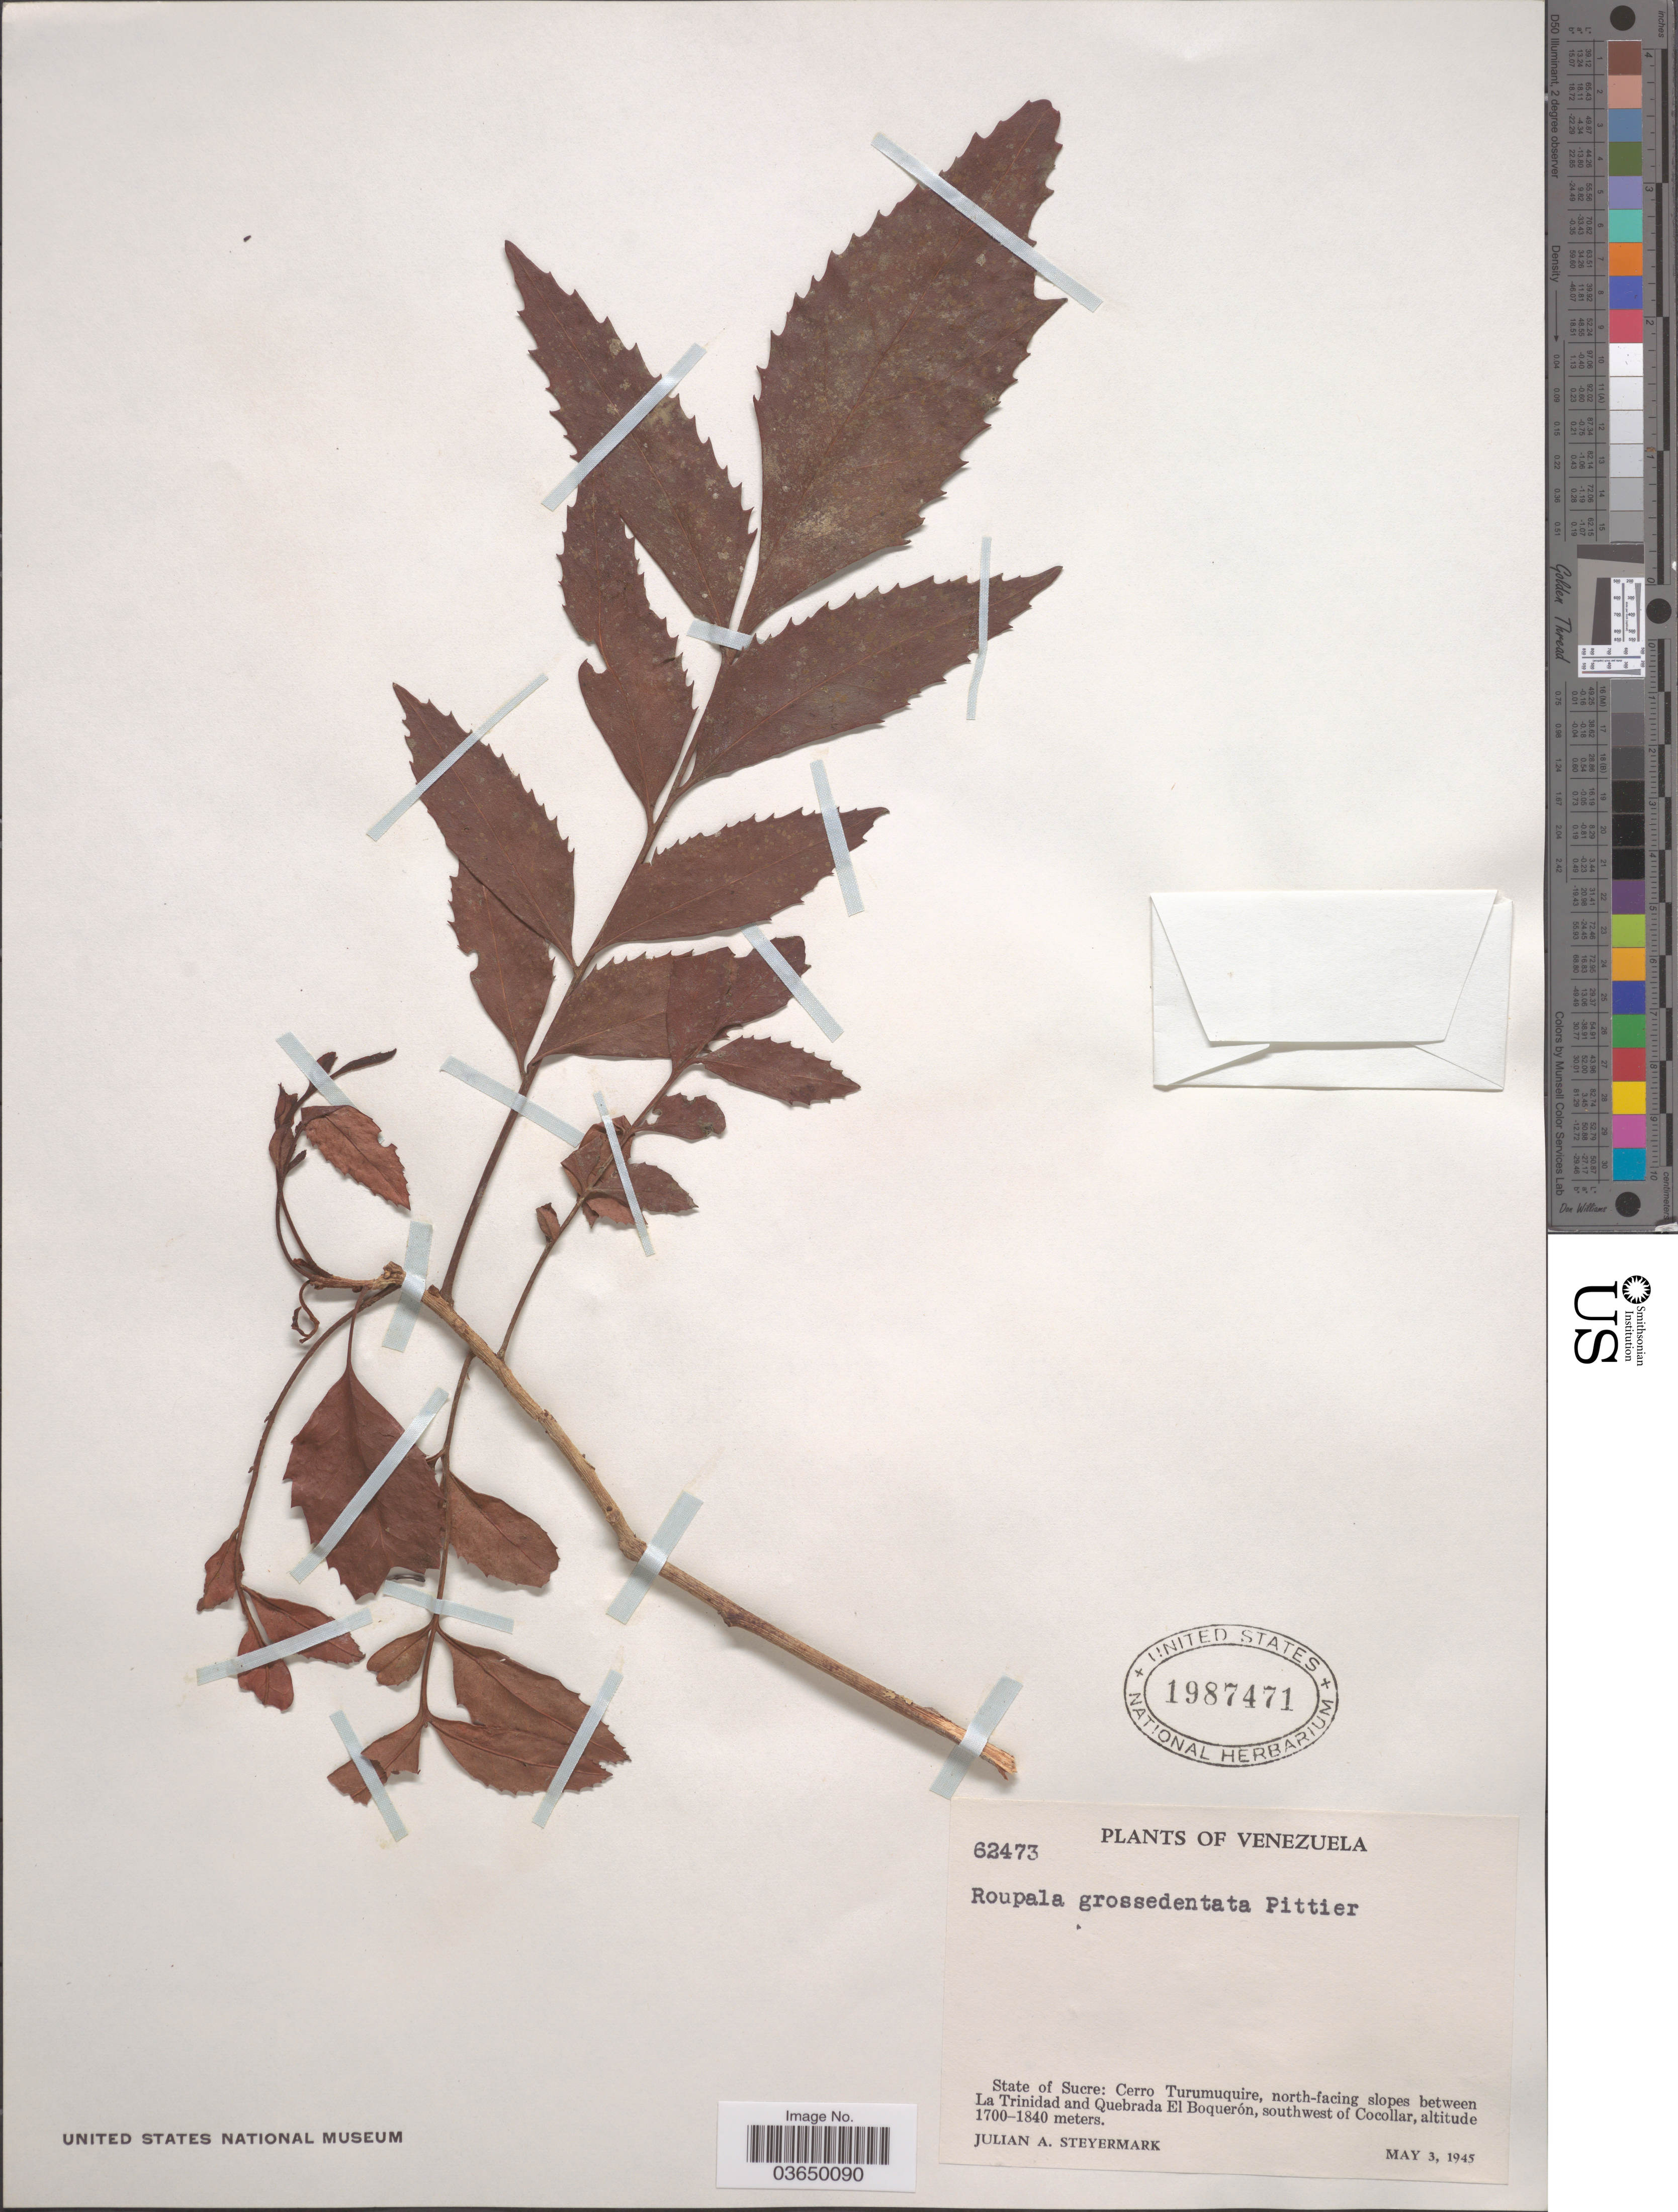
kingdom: Plantae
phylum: Tracheophyta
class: Magnoliopsida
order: Proteales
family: Proteaceae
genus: Roupala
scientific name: Roupala brachybotrys subsp. grossidentata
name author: (Pittier) Plana & Prance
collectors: J. Steyermark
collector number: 62473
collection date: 1945-05-03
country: Venezuela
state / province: Sucre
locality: Cerro Turumuquire, north-facing slopes between La Trinidad and Quebrada El Boquerón, southwest of Cocollar.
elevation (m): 1700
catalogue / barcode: US 1987471